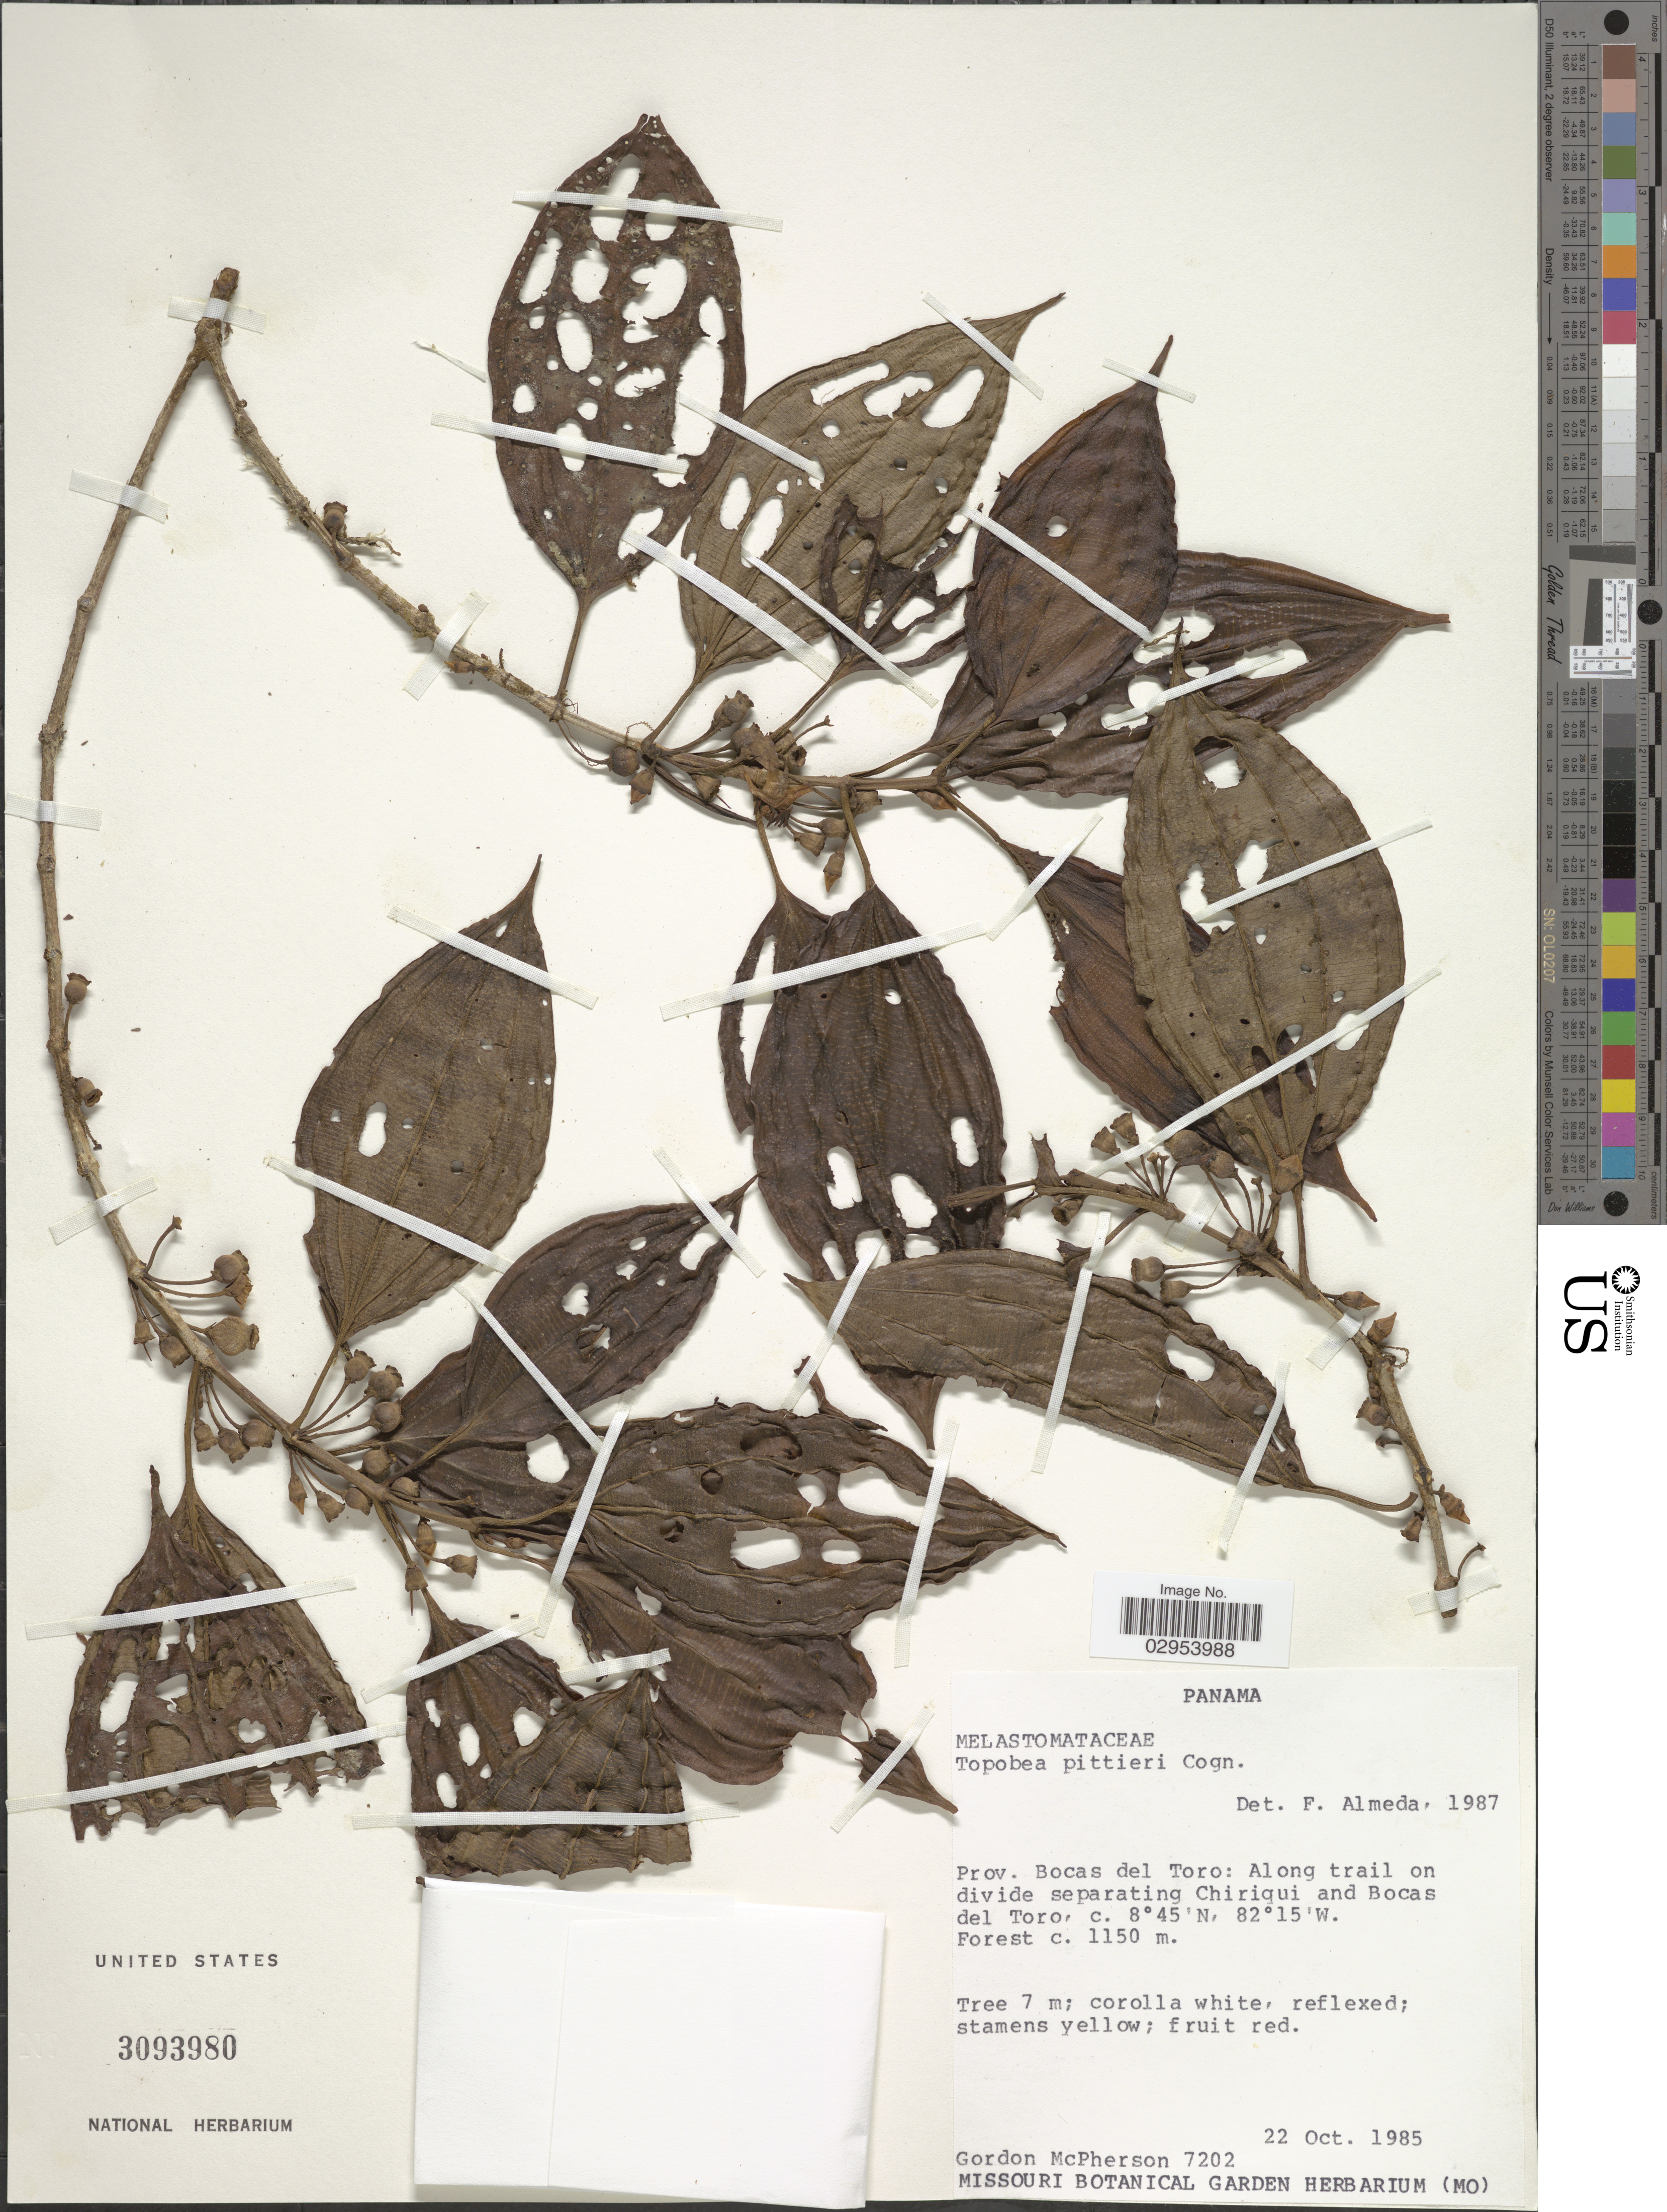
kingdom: Plantae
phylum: Tracheophyta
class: Magnoliopsida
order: Myrtales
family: Melastomataceae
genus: Topobea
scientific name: Topobea pittieri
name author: Cogn.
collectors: G. D. McPherson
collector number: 7202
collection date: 1985-10-22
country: Panama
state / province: Bocas del Toro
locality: Along trail on divide separating Chiriqui and Bocas del Toro.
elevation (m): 1150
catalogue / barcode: US 3093980